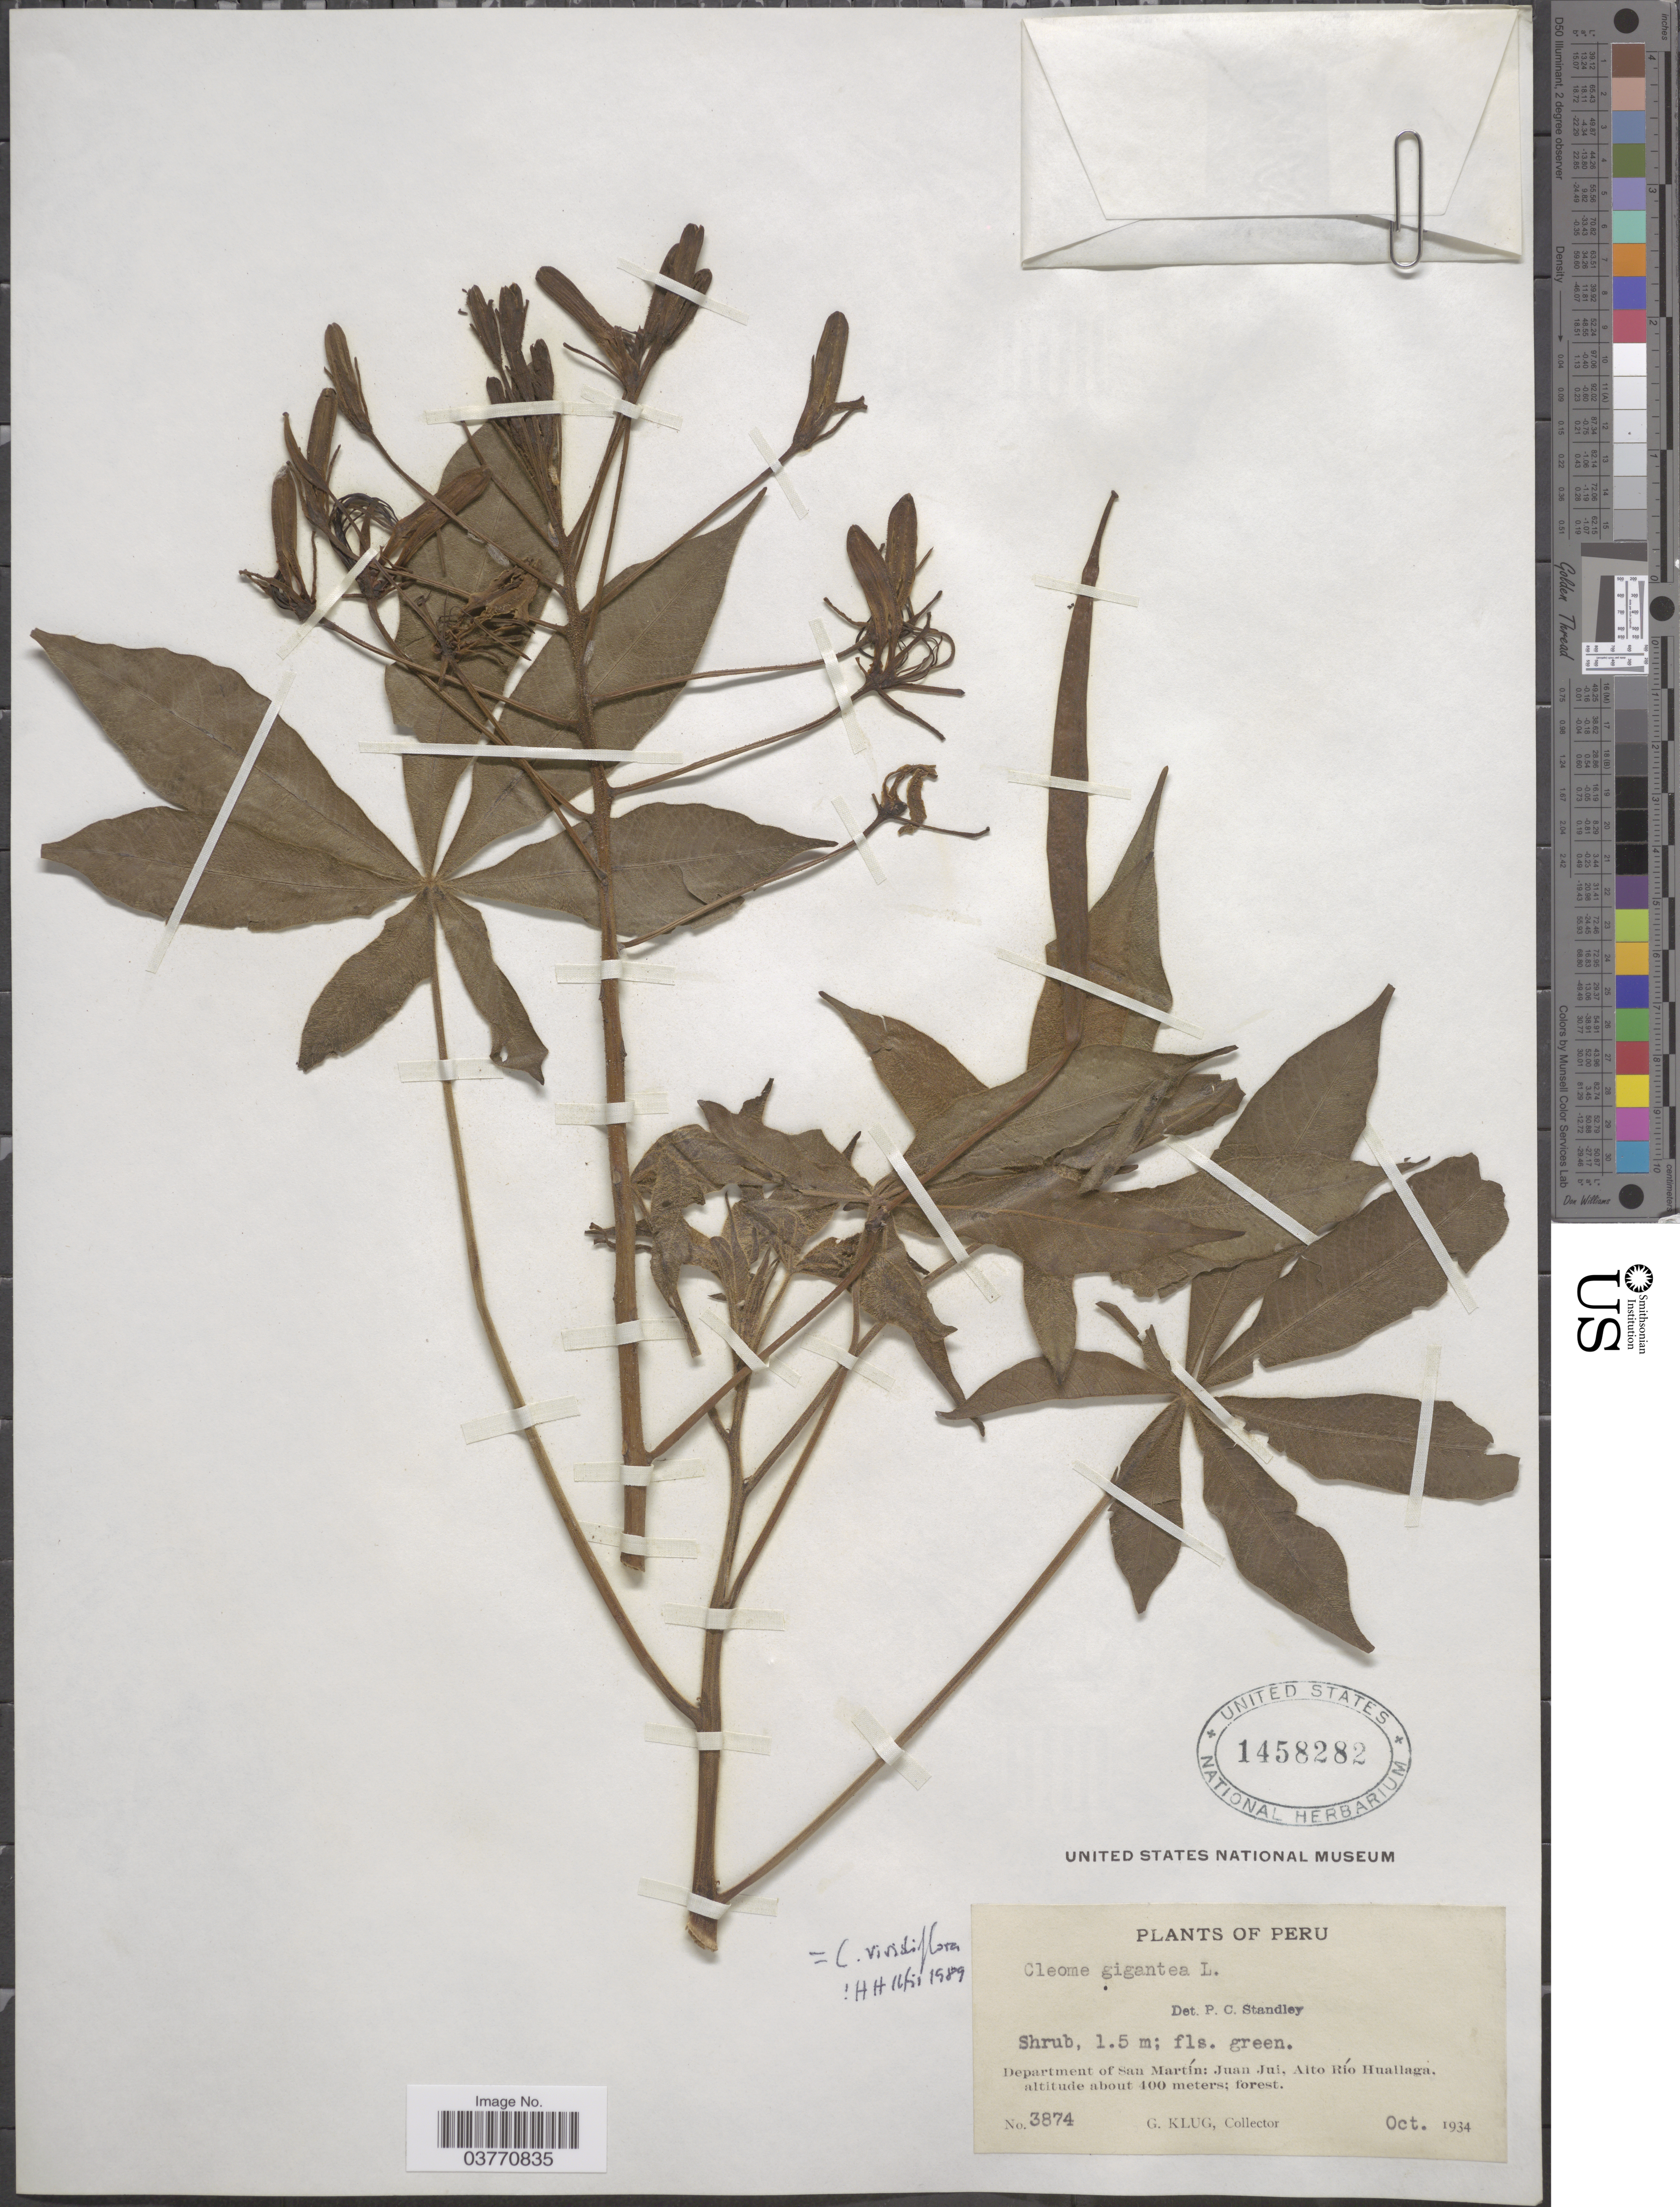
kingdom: Plantae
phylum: Tracheophyta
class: Magnoliopsida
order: Brassicales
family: Cleomaceae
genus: Melidiscus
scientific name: Melidiscus gigantea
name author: (L.) Raf.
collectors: G. Klug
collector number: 3874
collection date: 1934-10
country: Peru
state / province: San Martín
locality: Department of San Martín: Juan Jui, Alto Río Huallaga.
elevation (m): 400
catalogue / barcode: US 1458282